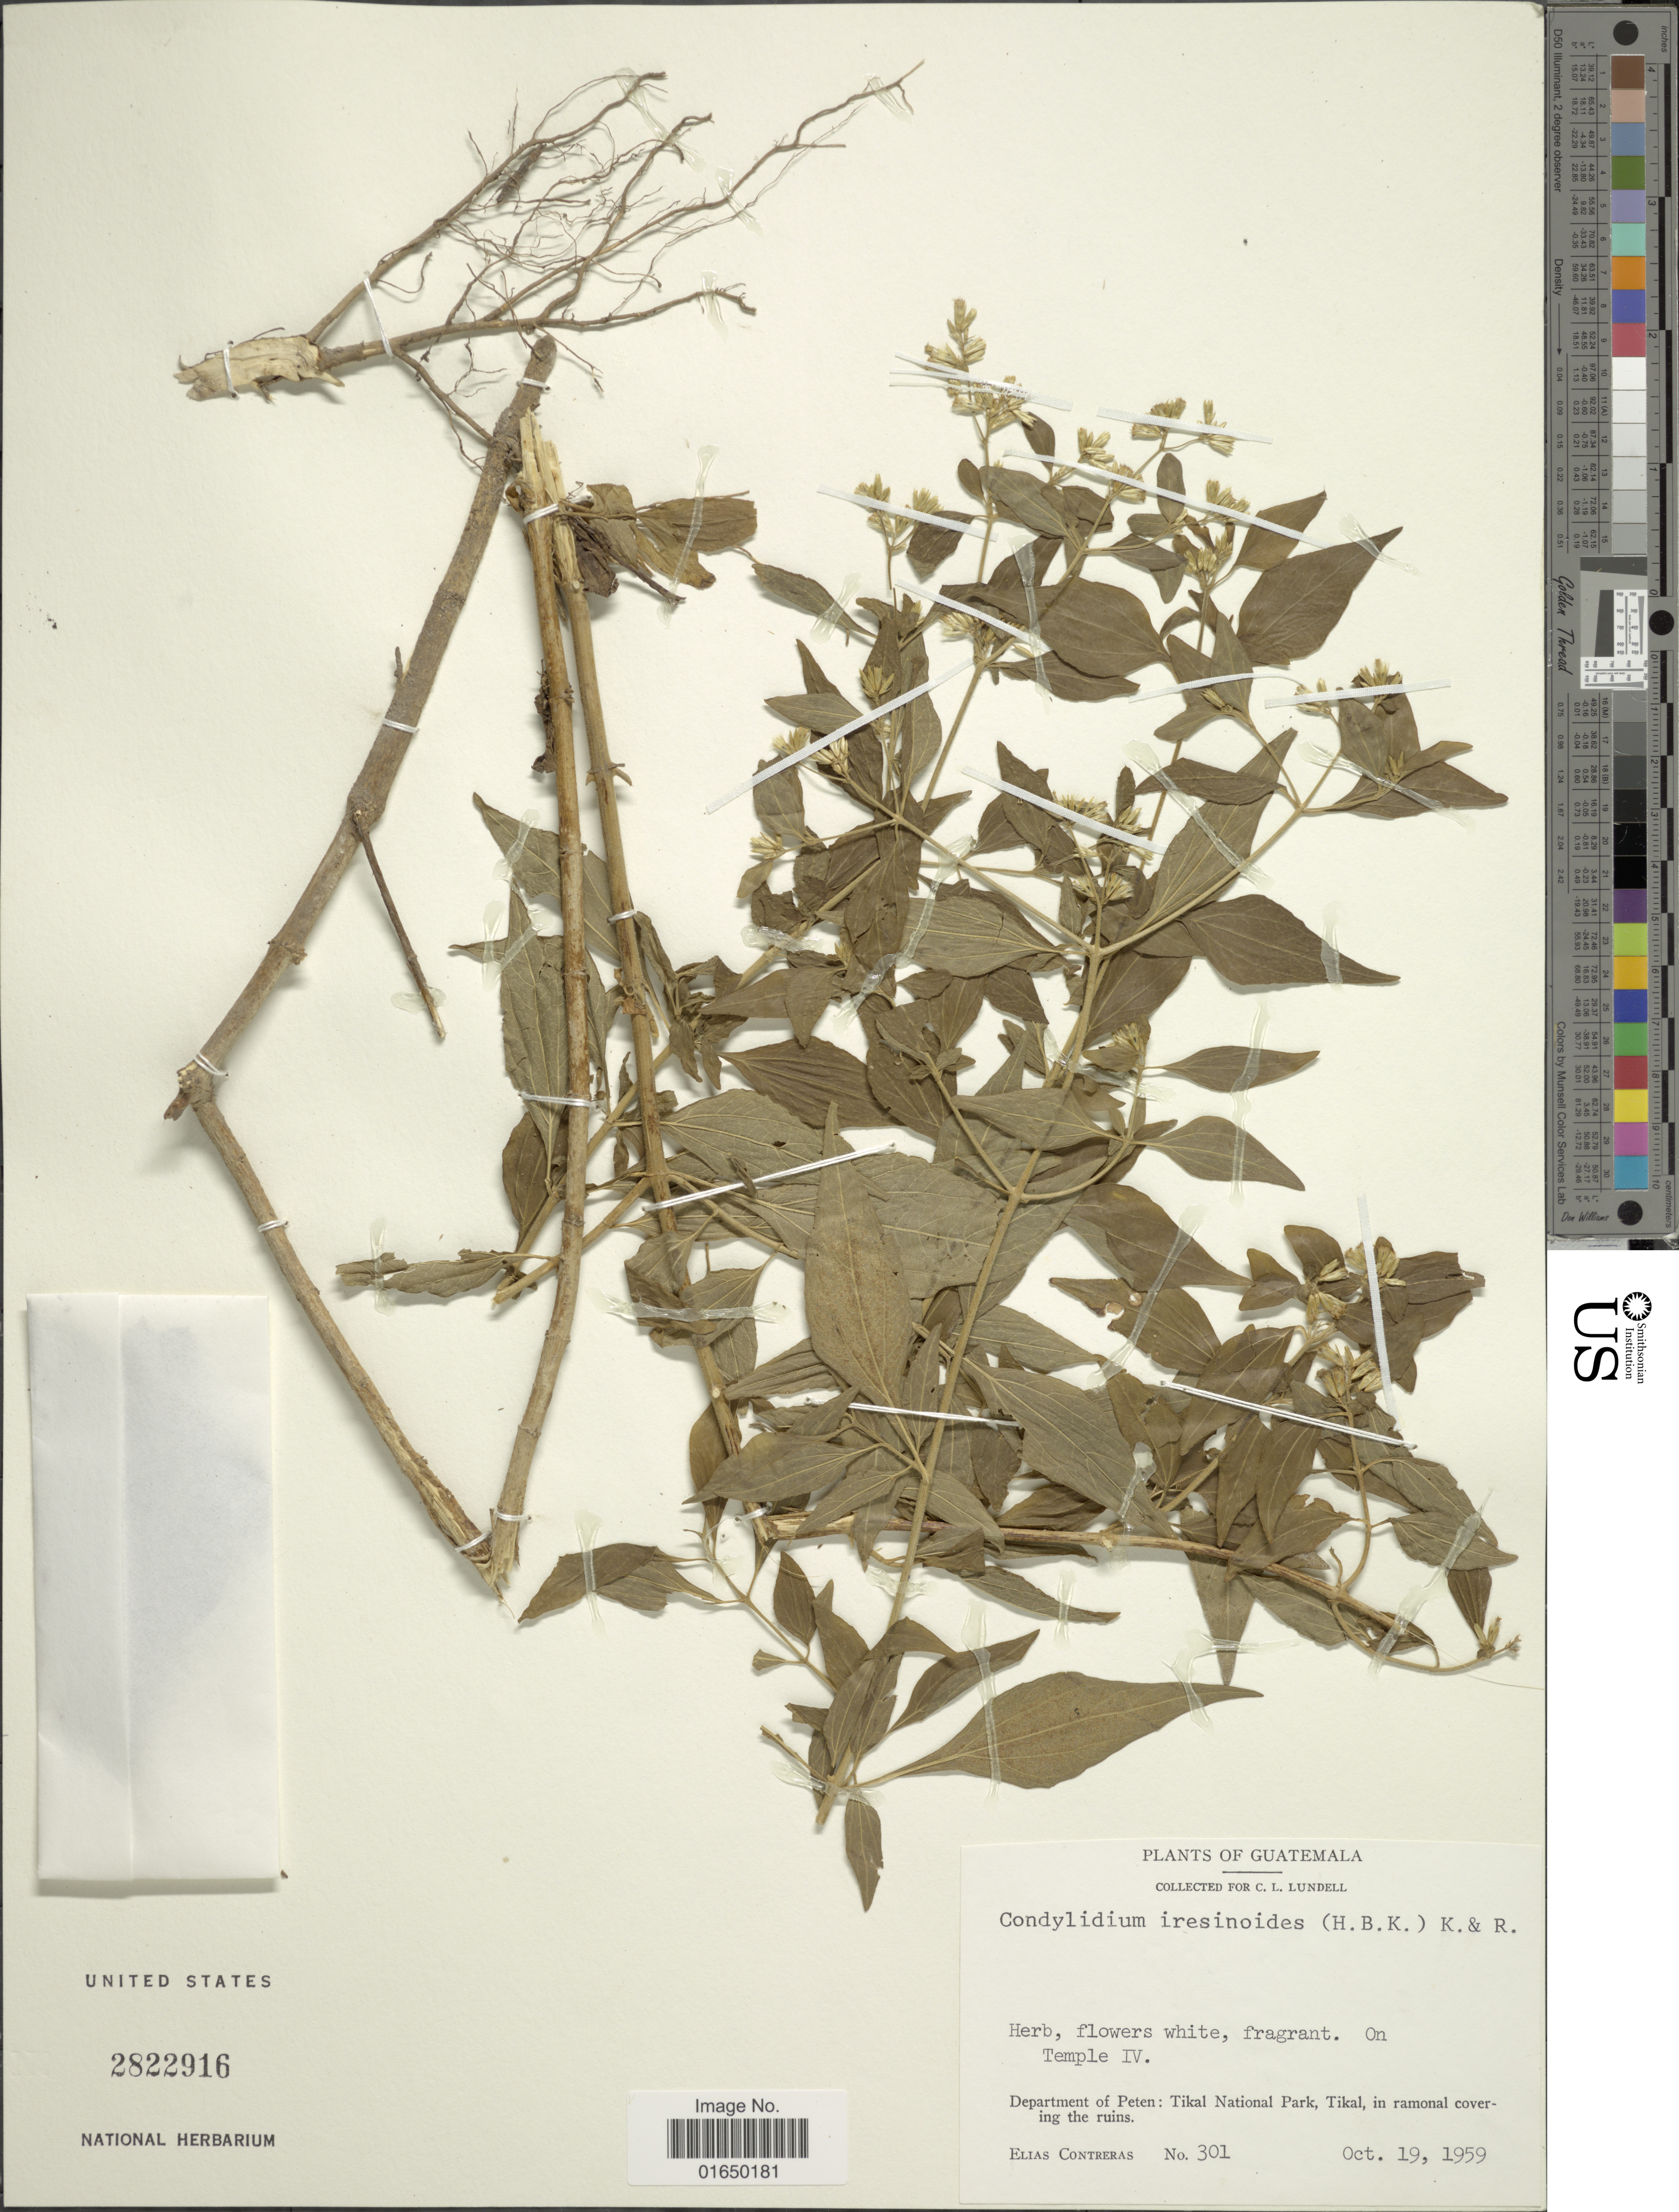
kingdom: Plantae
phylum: Tracheophyta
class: Magnoliopsida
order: Asterales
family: Asteraceae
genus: Condylidium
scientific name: Condylidium iresinoides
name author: (Kunth) R.M. King & H. Rob.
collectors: E. Contreras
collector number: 301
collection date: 1959-10-19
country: Guatemala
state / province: El Petén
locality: Department of Peten: Tikal National Park, Tikal, in ramonal covering the ruins. On Temple IV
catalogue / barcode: US 2822916